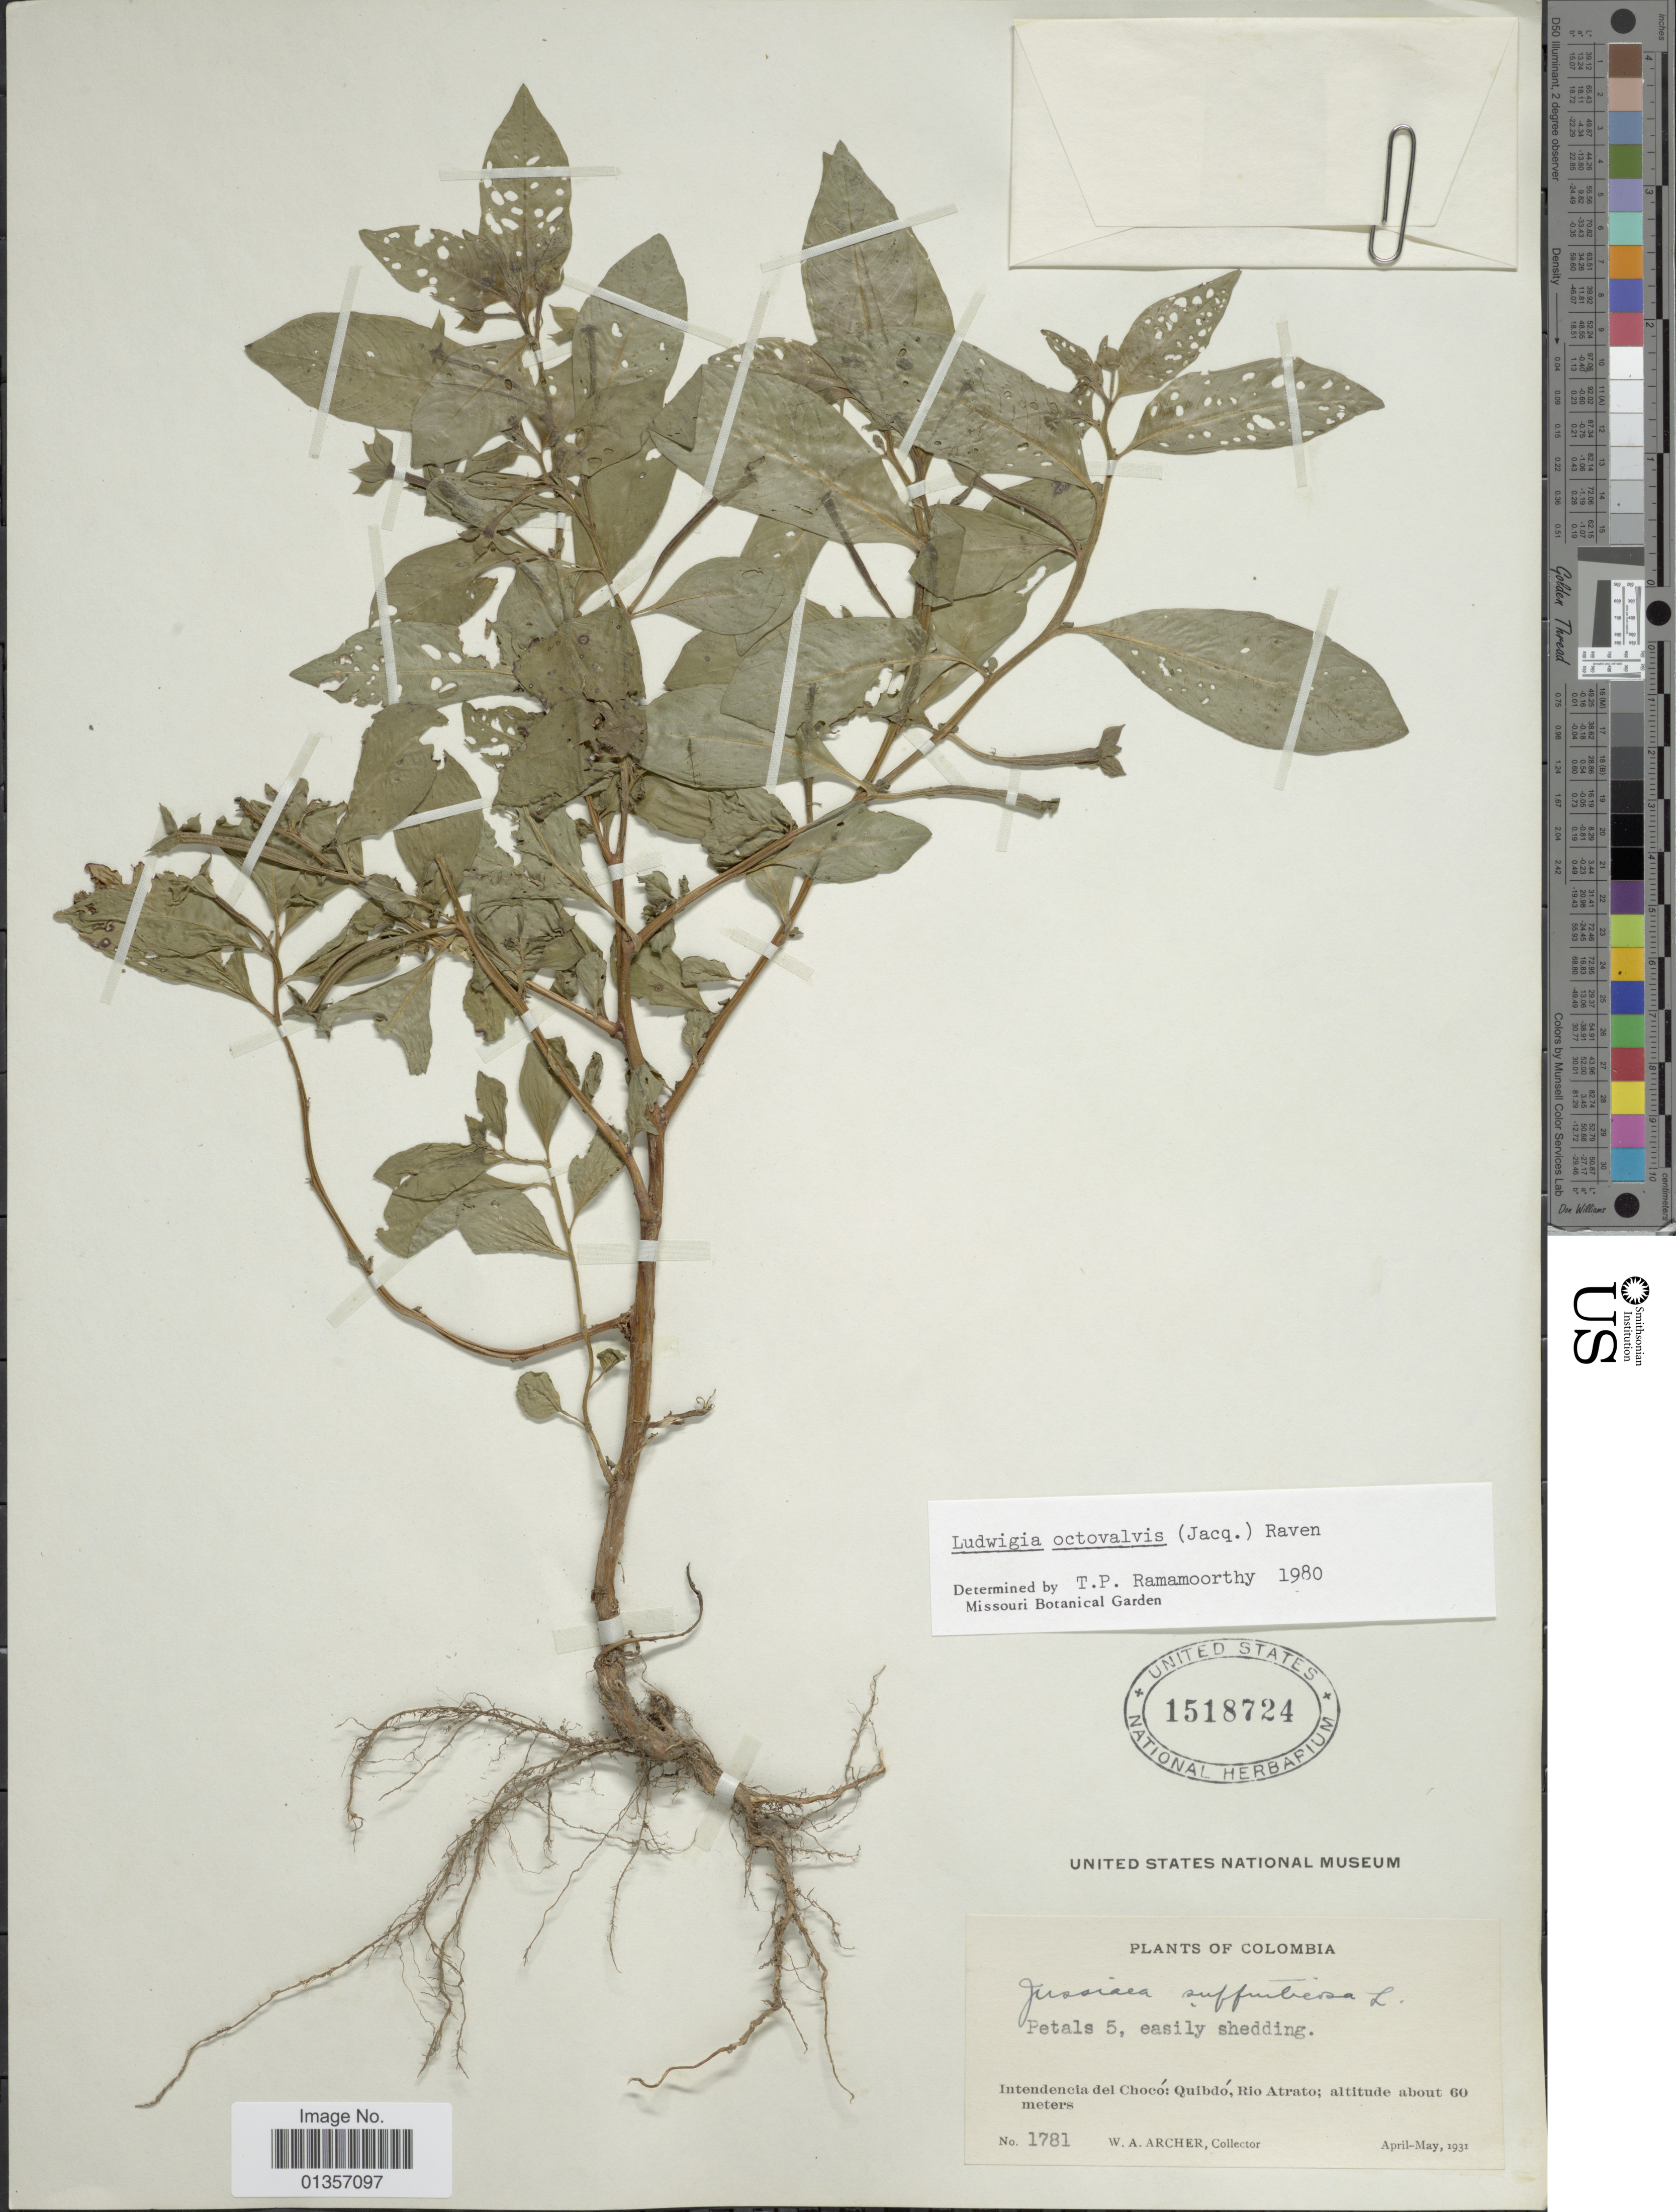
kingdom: Plantae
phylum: Tracheophyta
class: Magnoliopsida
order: Myrtales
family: Onagraceae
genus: Ludwigia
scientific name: Ludwigia octovalvis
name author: (Jacq.) P.H. Raven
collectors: W. A. Archer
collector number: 1781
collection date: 1931-04/1931-05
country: Colombia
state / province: Chocó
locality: Quibdó, Rio Atrato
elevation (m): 60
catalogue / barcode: US 1518724